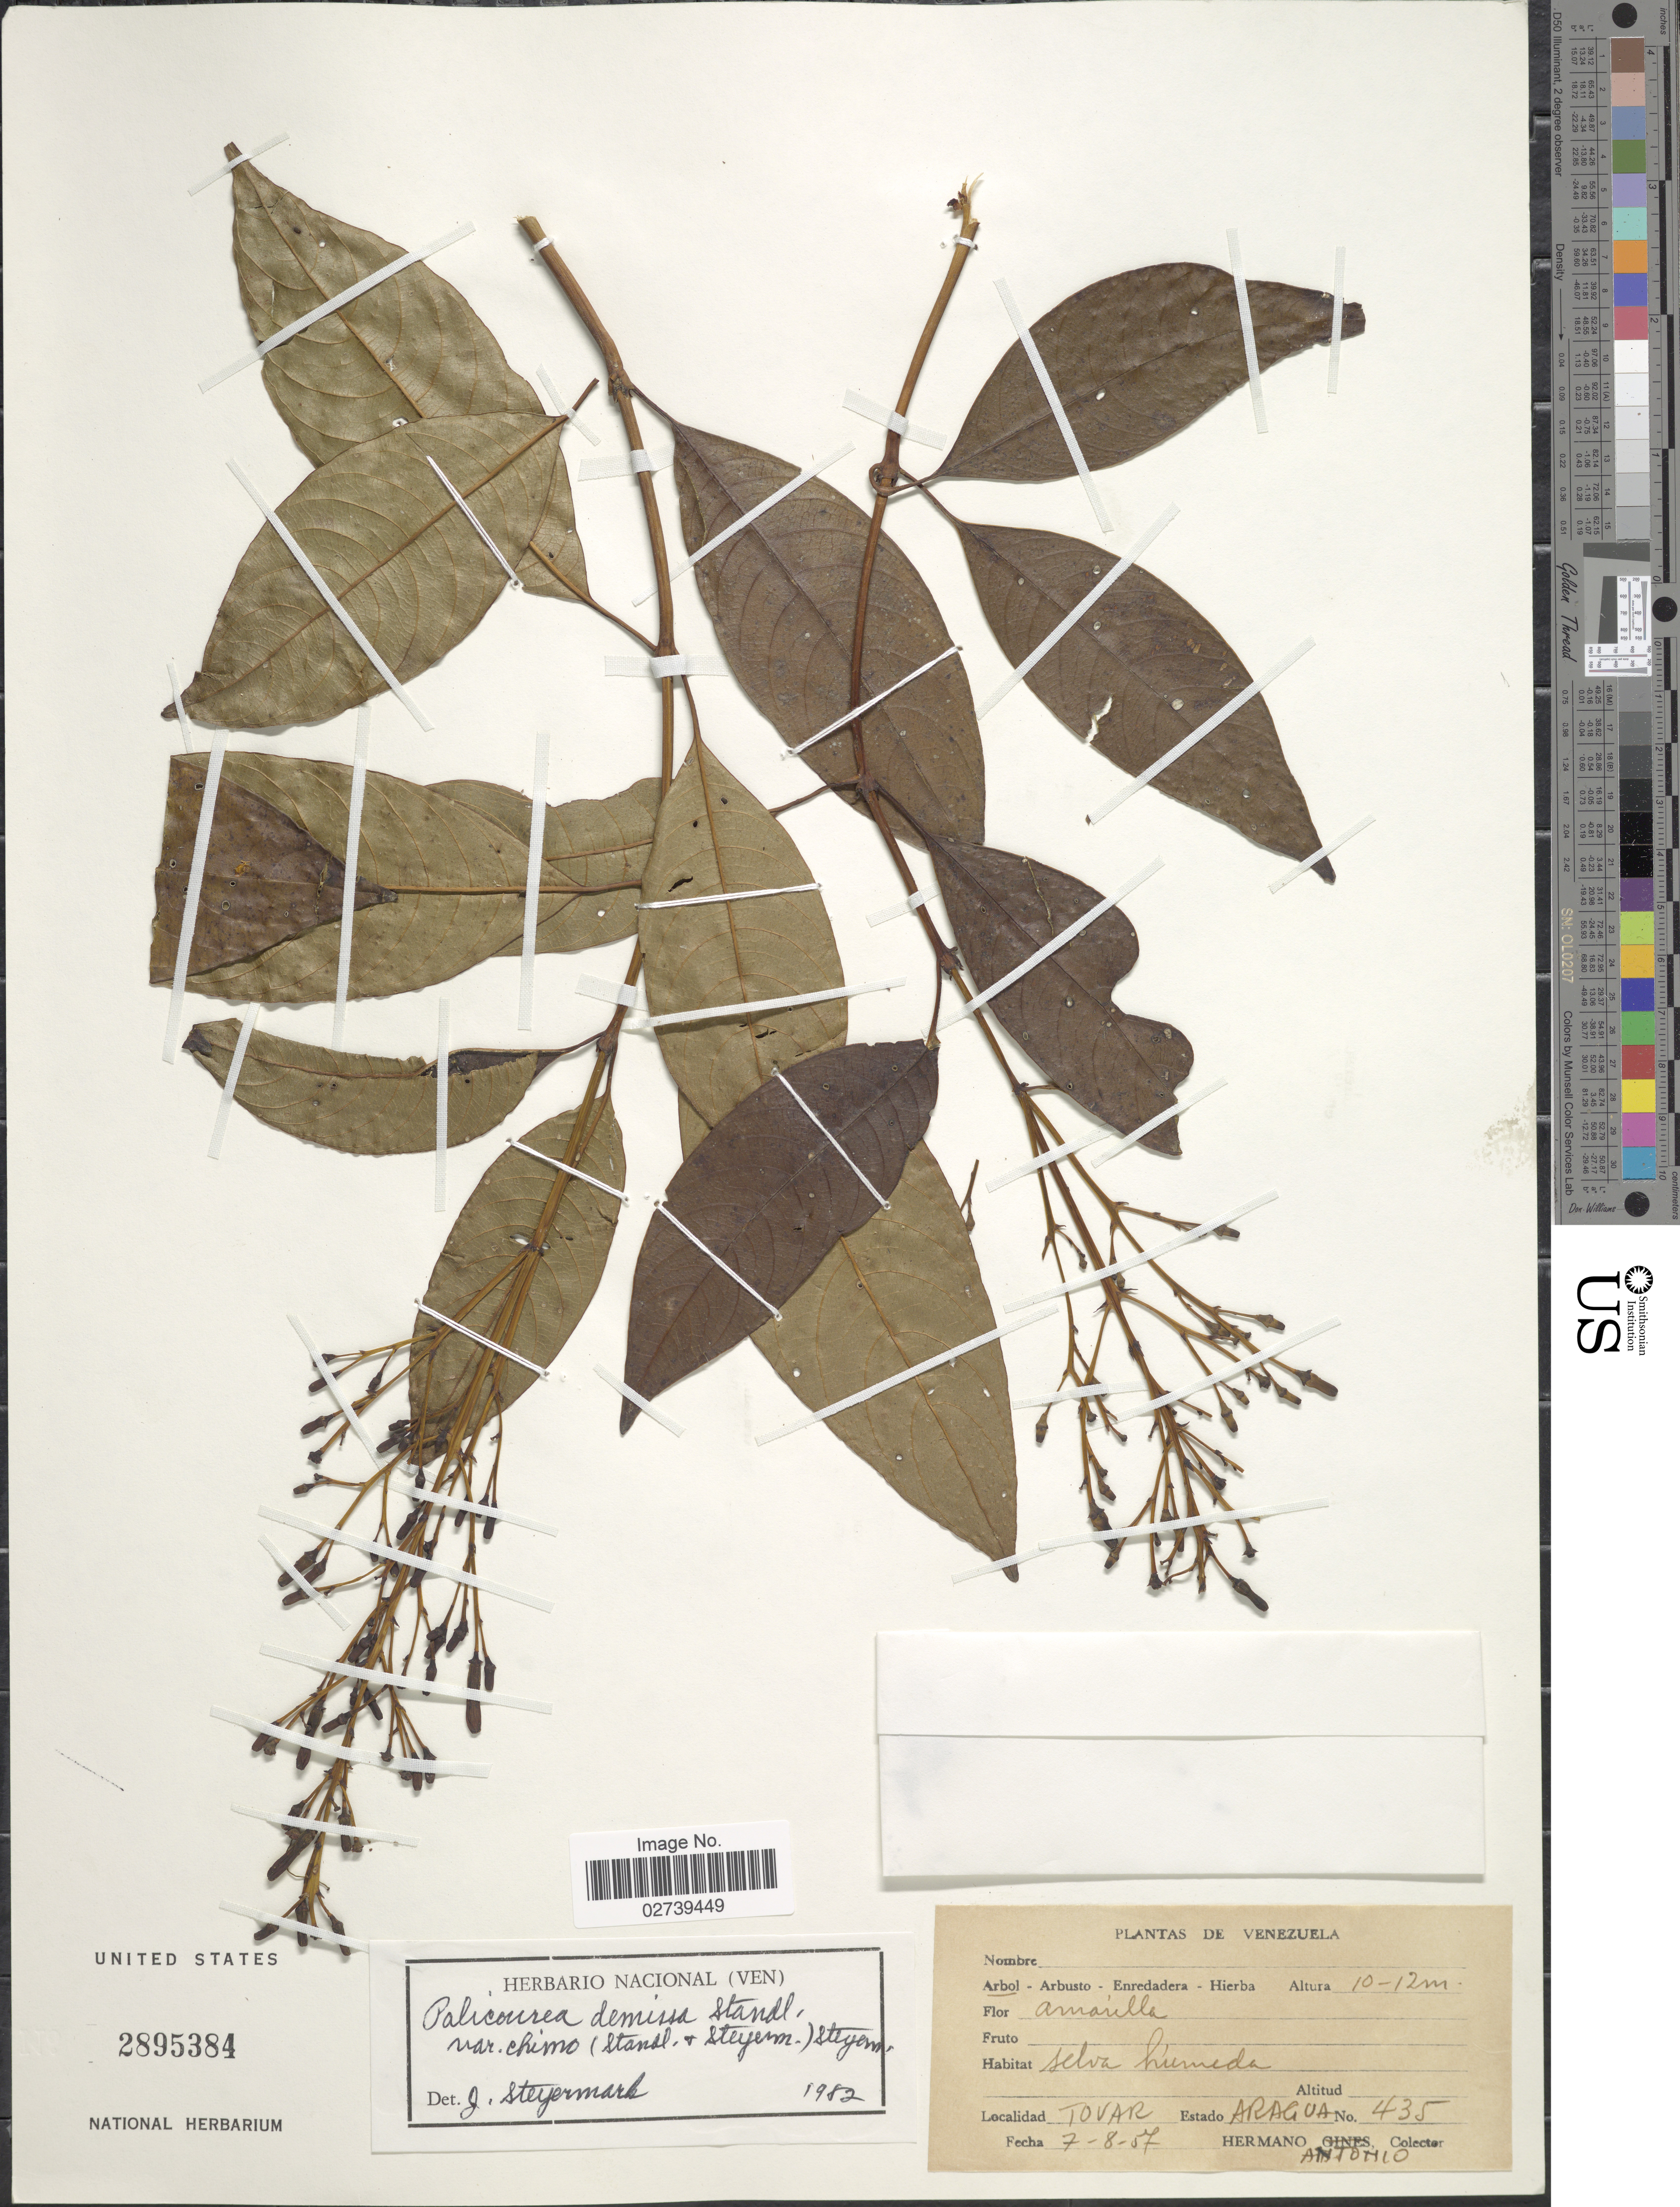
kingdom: Plantae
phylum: Tracheophyta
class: Magnoliopsida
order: Gentianales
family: Rubiaceae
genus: Palicourea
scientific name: Palicourea demissa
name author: Standl.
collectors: H. Antonio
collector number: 435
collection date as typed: Transcribed d/m/y: 7/8/57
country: Venezuela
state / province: Aragua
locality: Tovar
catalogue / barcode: US 2895384